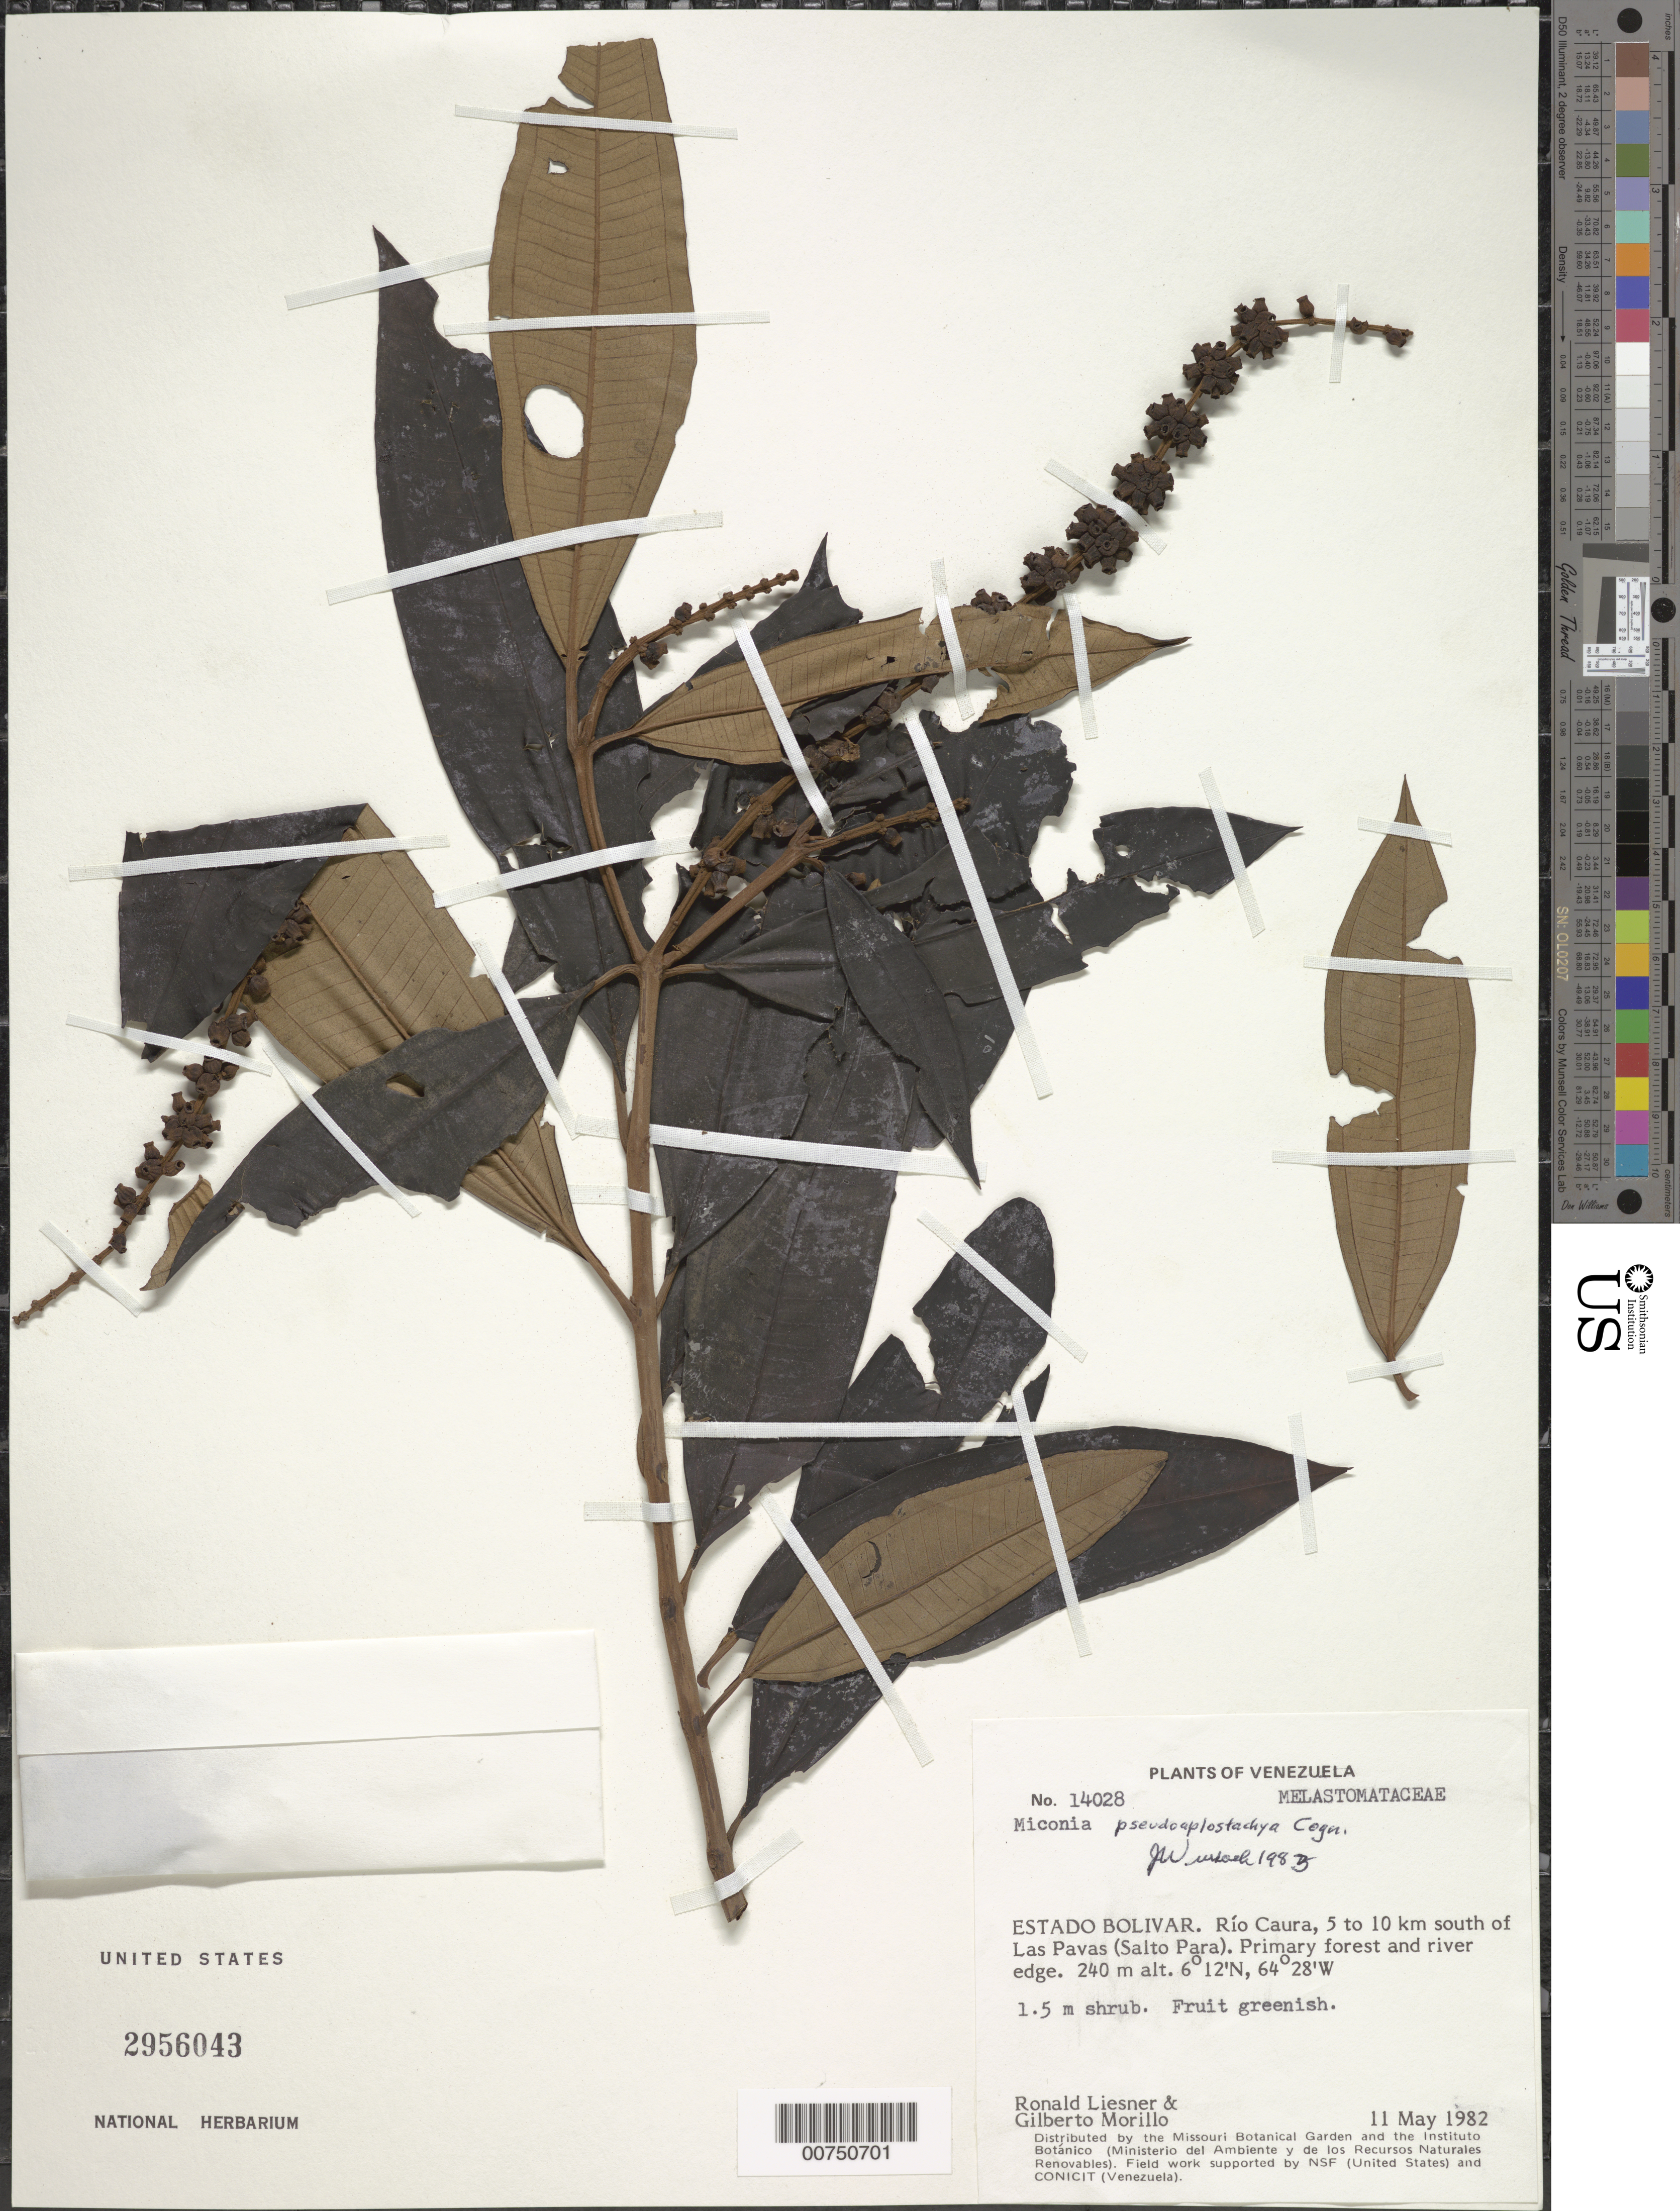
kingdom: Plantae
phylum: Tracheophyta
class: Magnoliopsida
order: Myrtales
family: Melastomataceae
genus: Miconia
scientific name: Miconia pseudoaplostachya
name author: Cogn.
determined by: Wurdack, John J., (US), US (UNITED STATES)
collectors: R. L. Liesner & G. N. Morillo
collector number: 14028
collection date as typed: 11-May-82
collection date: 1982-05-11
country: Venezuela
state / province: Bolívar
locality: Río Caura, 5-10 km S of Las Pavas (Salto Para)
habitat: Primary forest and river edge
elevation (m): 240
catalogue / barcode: US 2956043